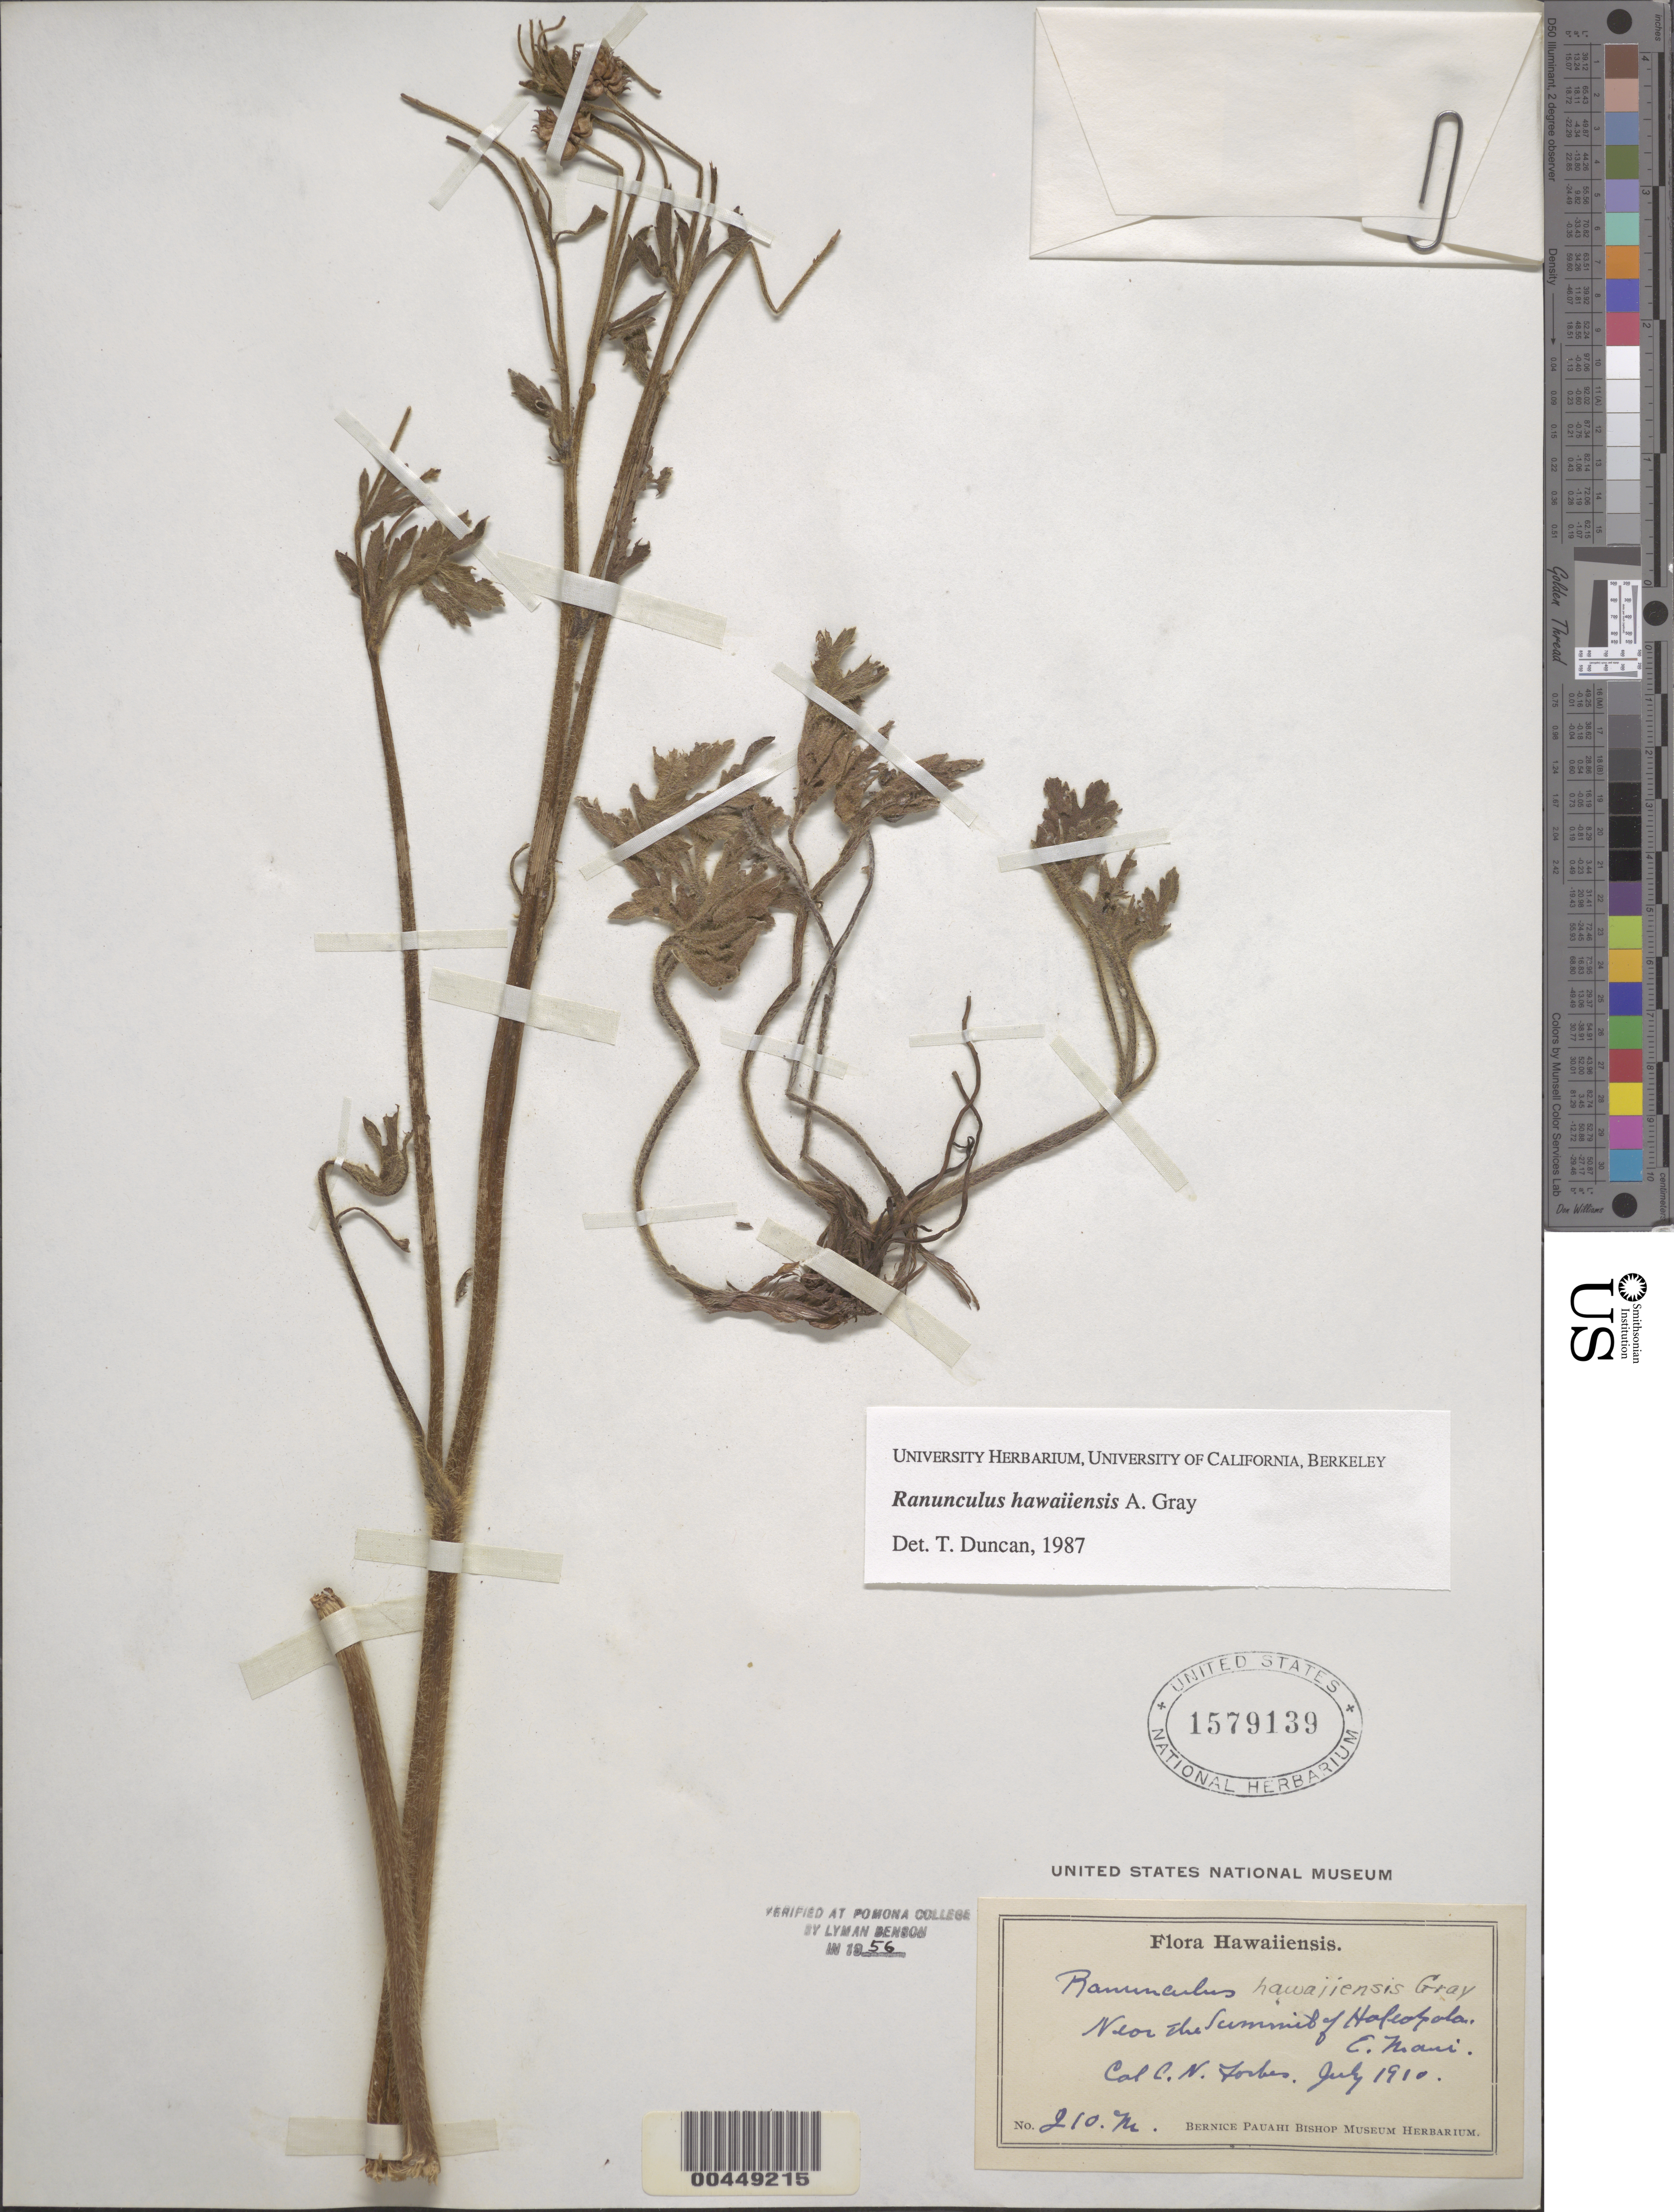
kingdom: Plantae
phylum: Tracheophyta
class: Magnoliopsida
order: Ranunculales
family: Ranunculaceae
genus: Ranunculus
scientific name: Ranunculus hawaiensis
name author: A. Gray in Wilkes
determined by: Duncan, T.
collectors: C. N. Forbes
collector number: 210.M.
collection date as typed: Jul 1910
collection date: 1910-07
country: United States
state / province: Hawaii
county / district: Maui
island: Maui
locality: E Maui, near the summi of Haleakala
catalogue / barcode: US 1579139